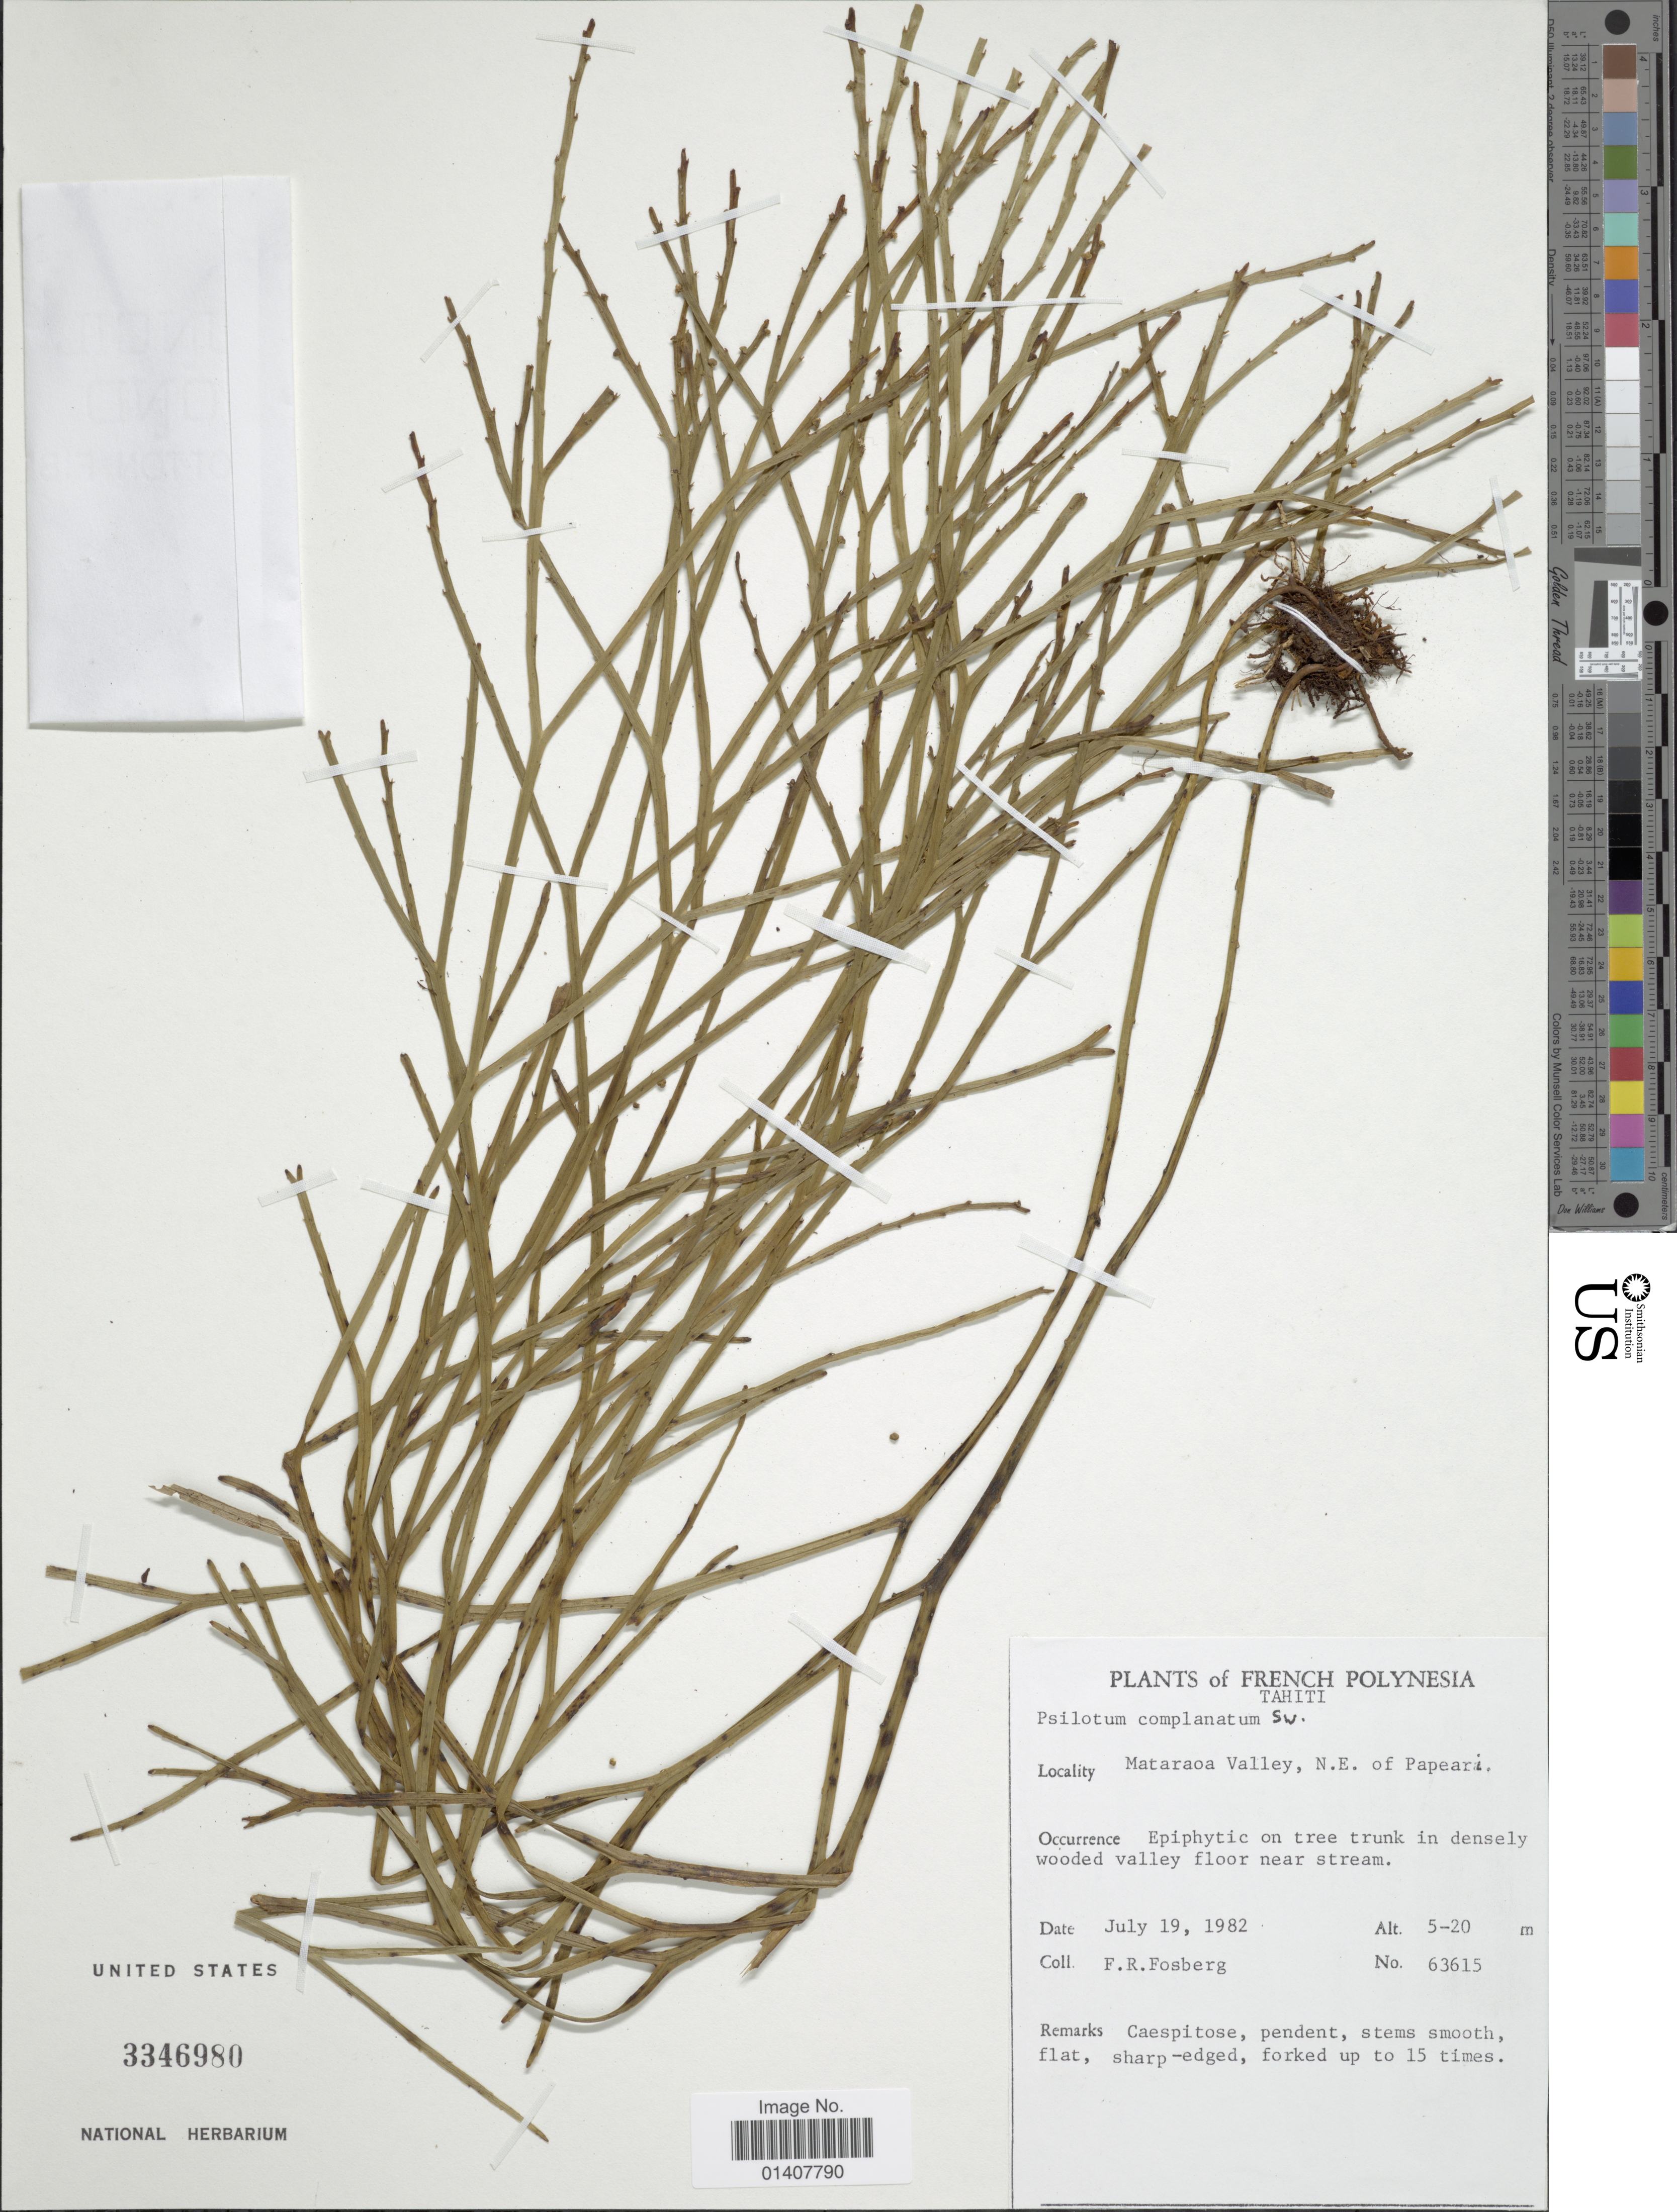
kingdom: Plantae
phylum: Tracheophyta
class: Polypodiopsida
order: Psilotales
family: Psilotaceae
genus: Psilotum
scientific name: Psilotum complanatum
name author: Sw.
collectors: F. R. Fosberg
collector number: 63615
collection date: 1982-07-19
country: French Polynesia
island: Tahiti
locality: Tahiti, Mataraoa Valley, N.E. of Papeari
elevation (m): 5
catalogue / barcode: US 3346980